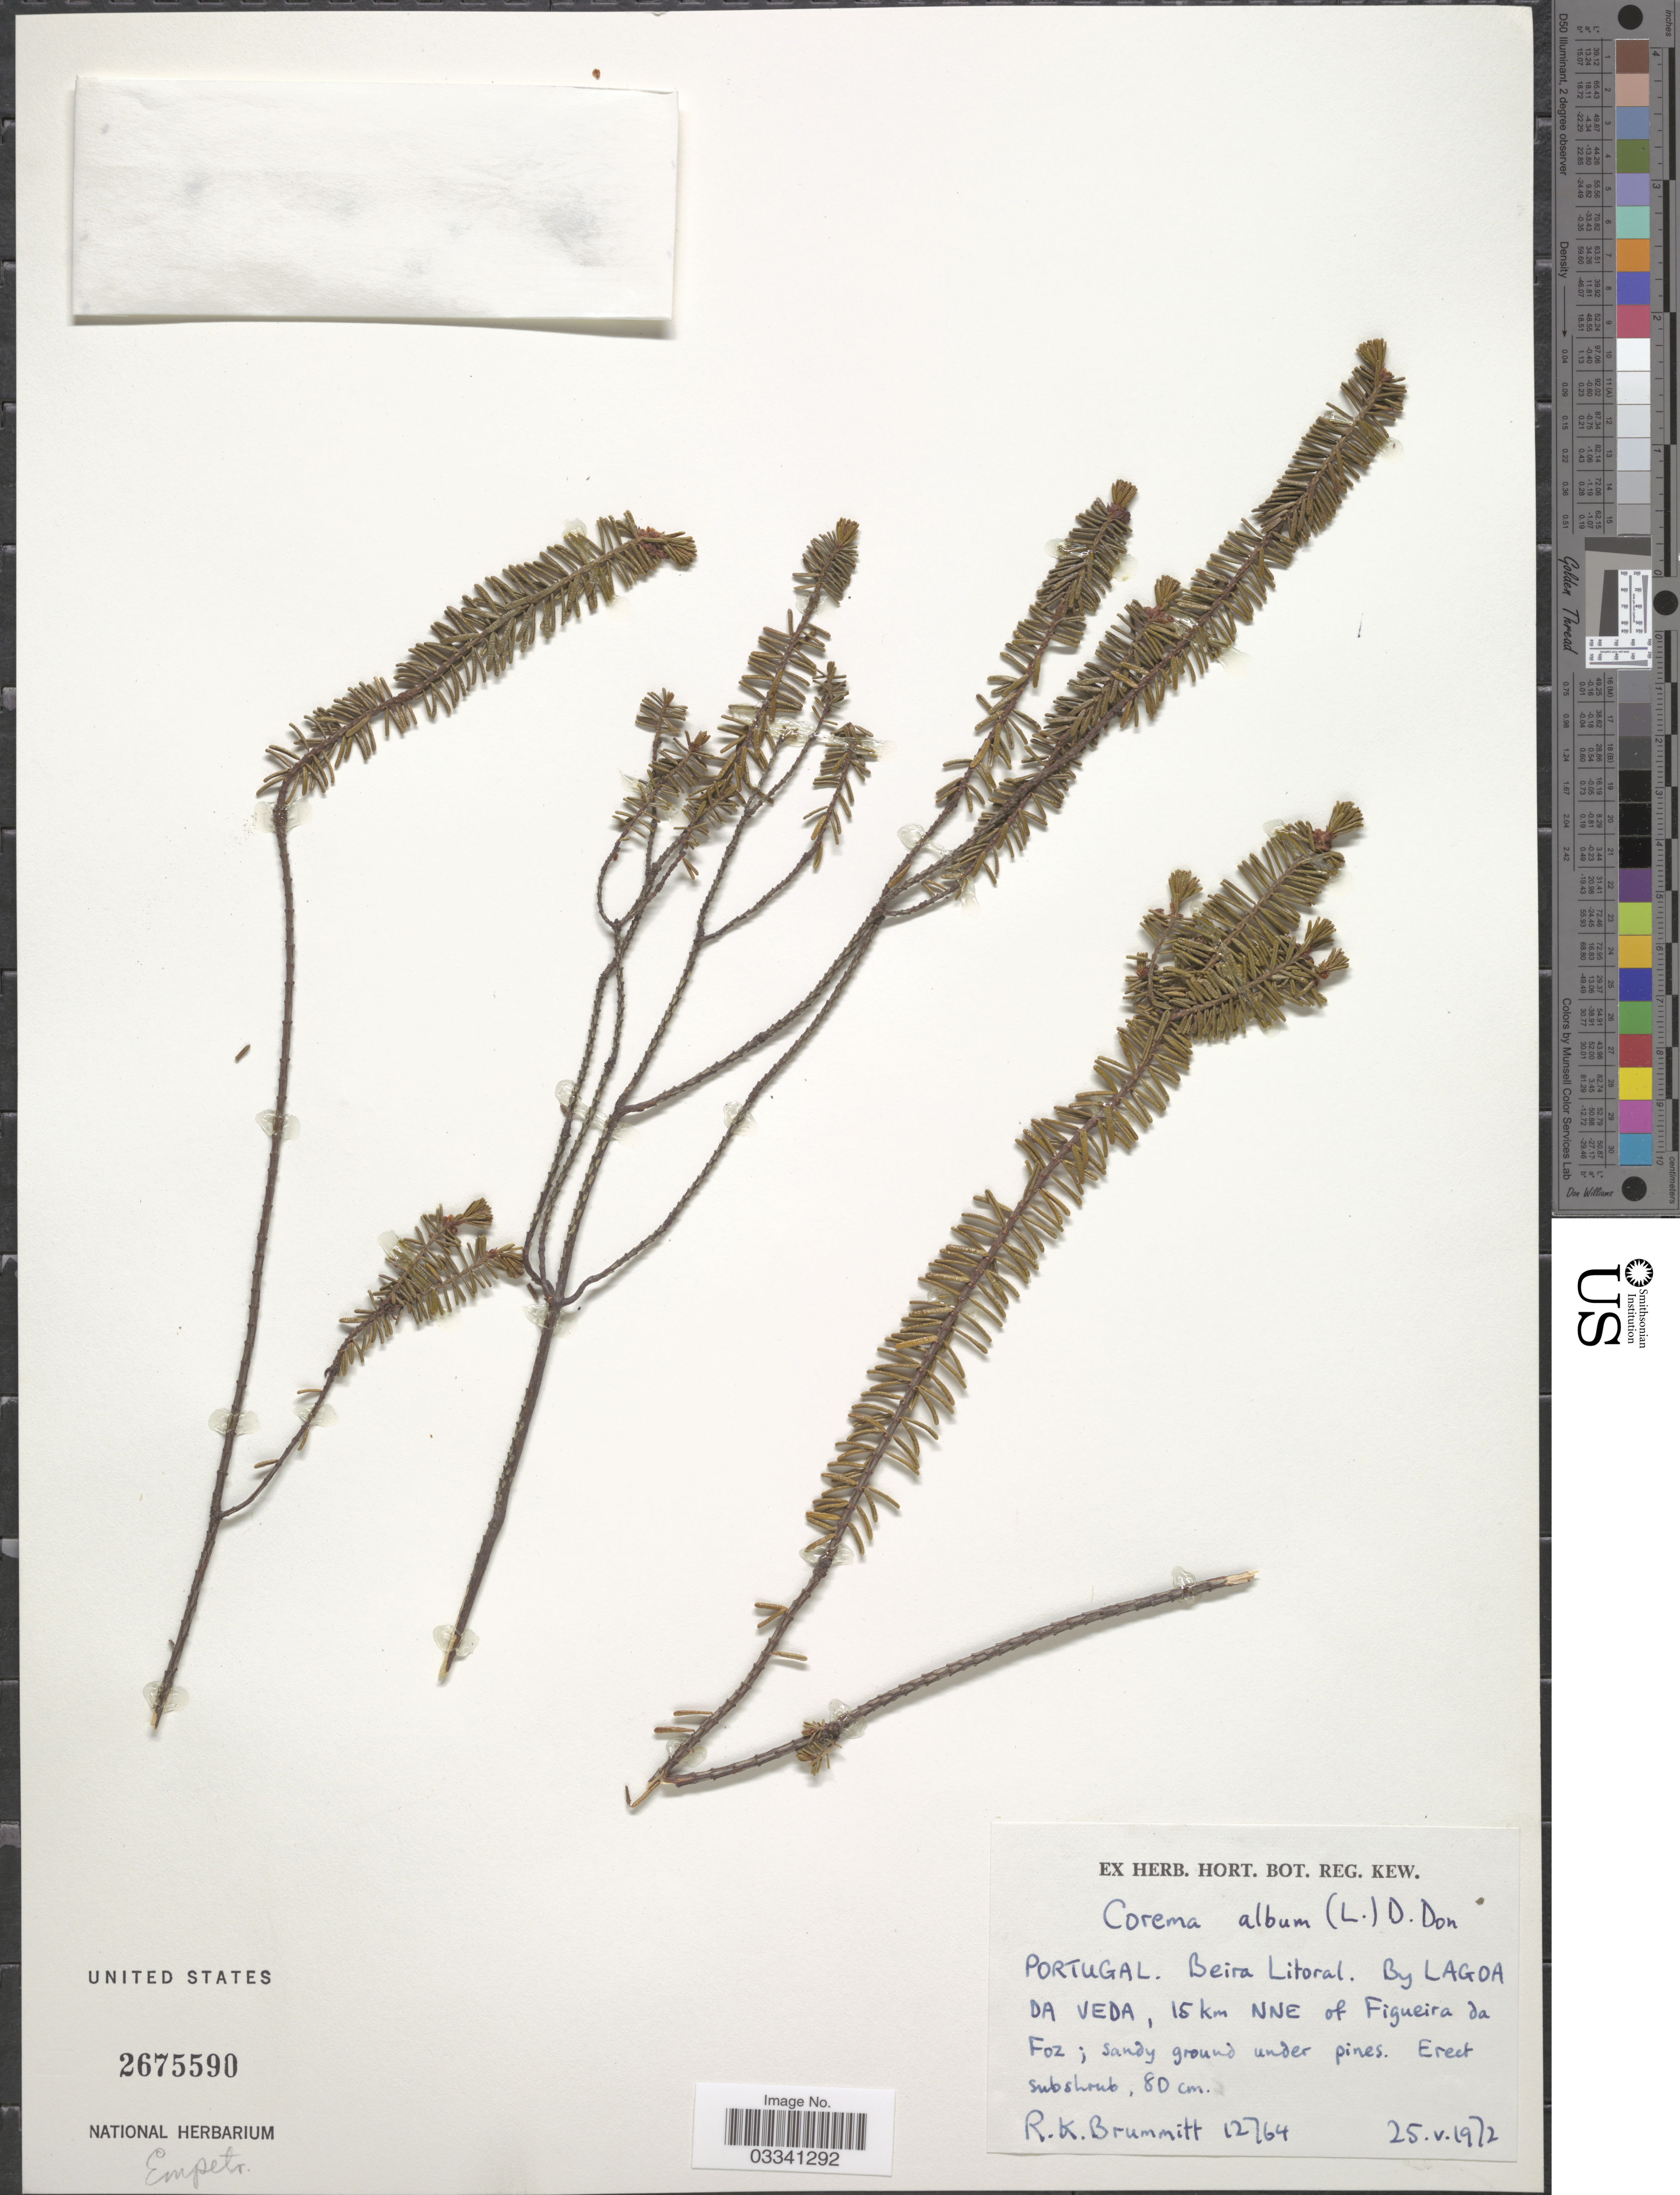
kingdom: Plantae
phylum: Tracheophyta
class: Magnoliopsida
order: Ericales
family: Ericaceae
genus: Corema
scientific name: Corema album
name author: D. Don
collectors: R. K. Brummitt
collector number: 12764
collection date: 1972-05-25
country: Portugal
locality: Beira Litoral. By Lagoa Da Veda, 15 km NNE of Figueira da Foz.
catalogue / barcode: US 2675590